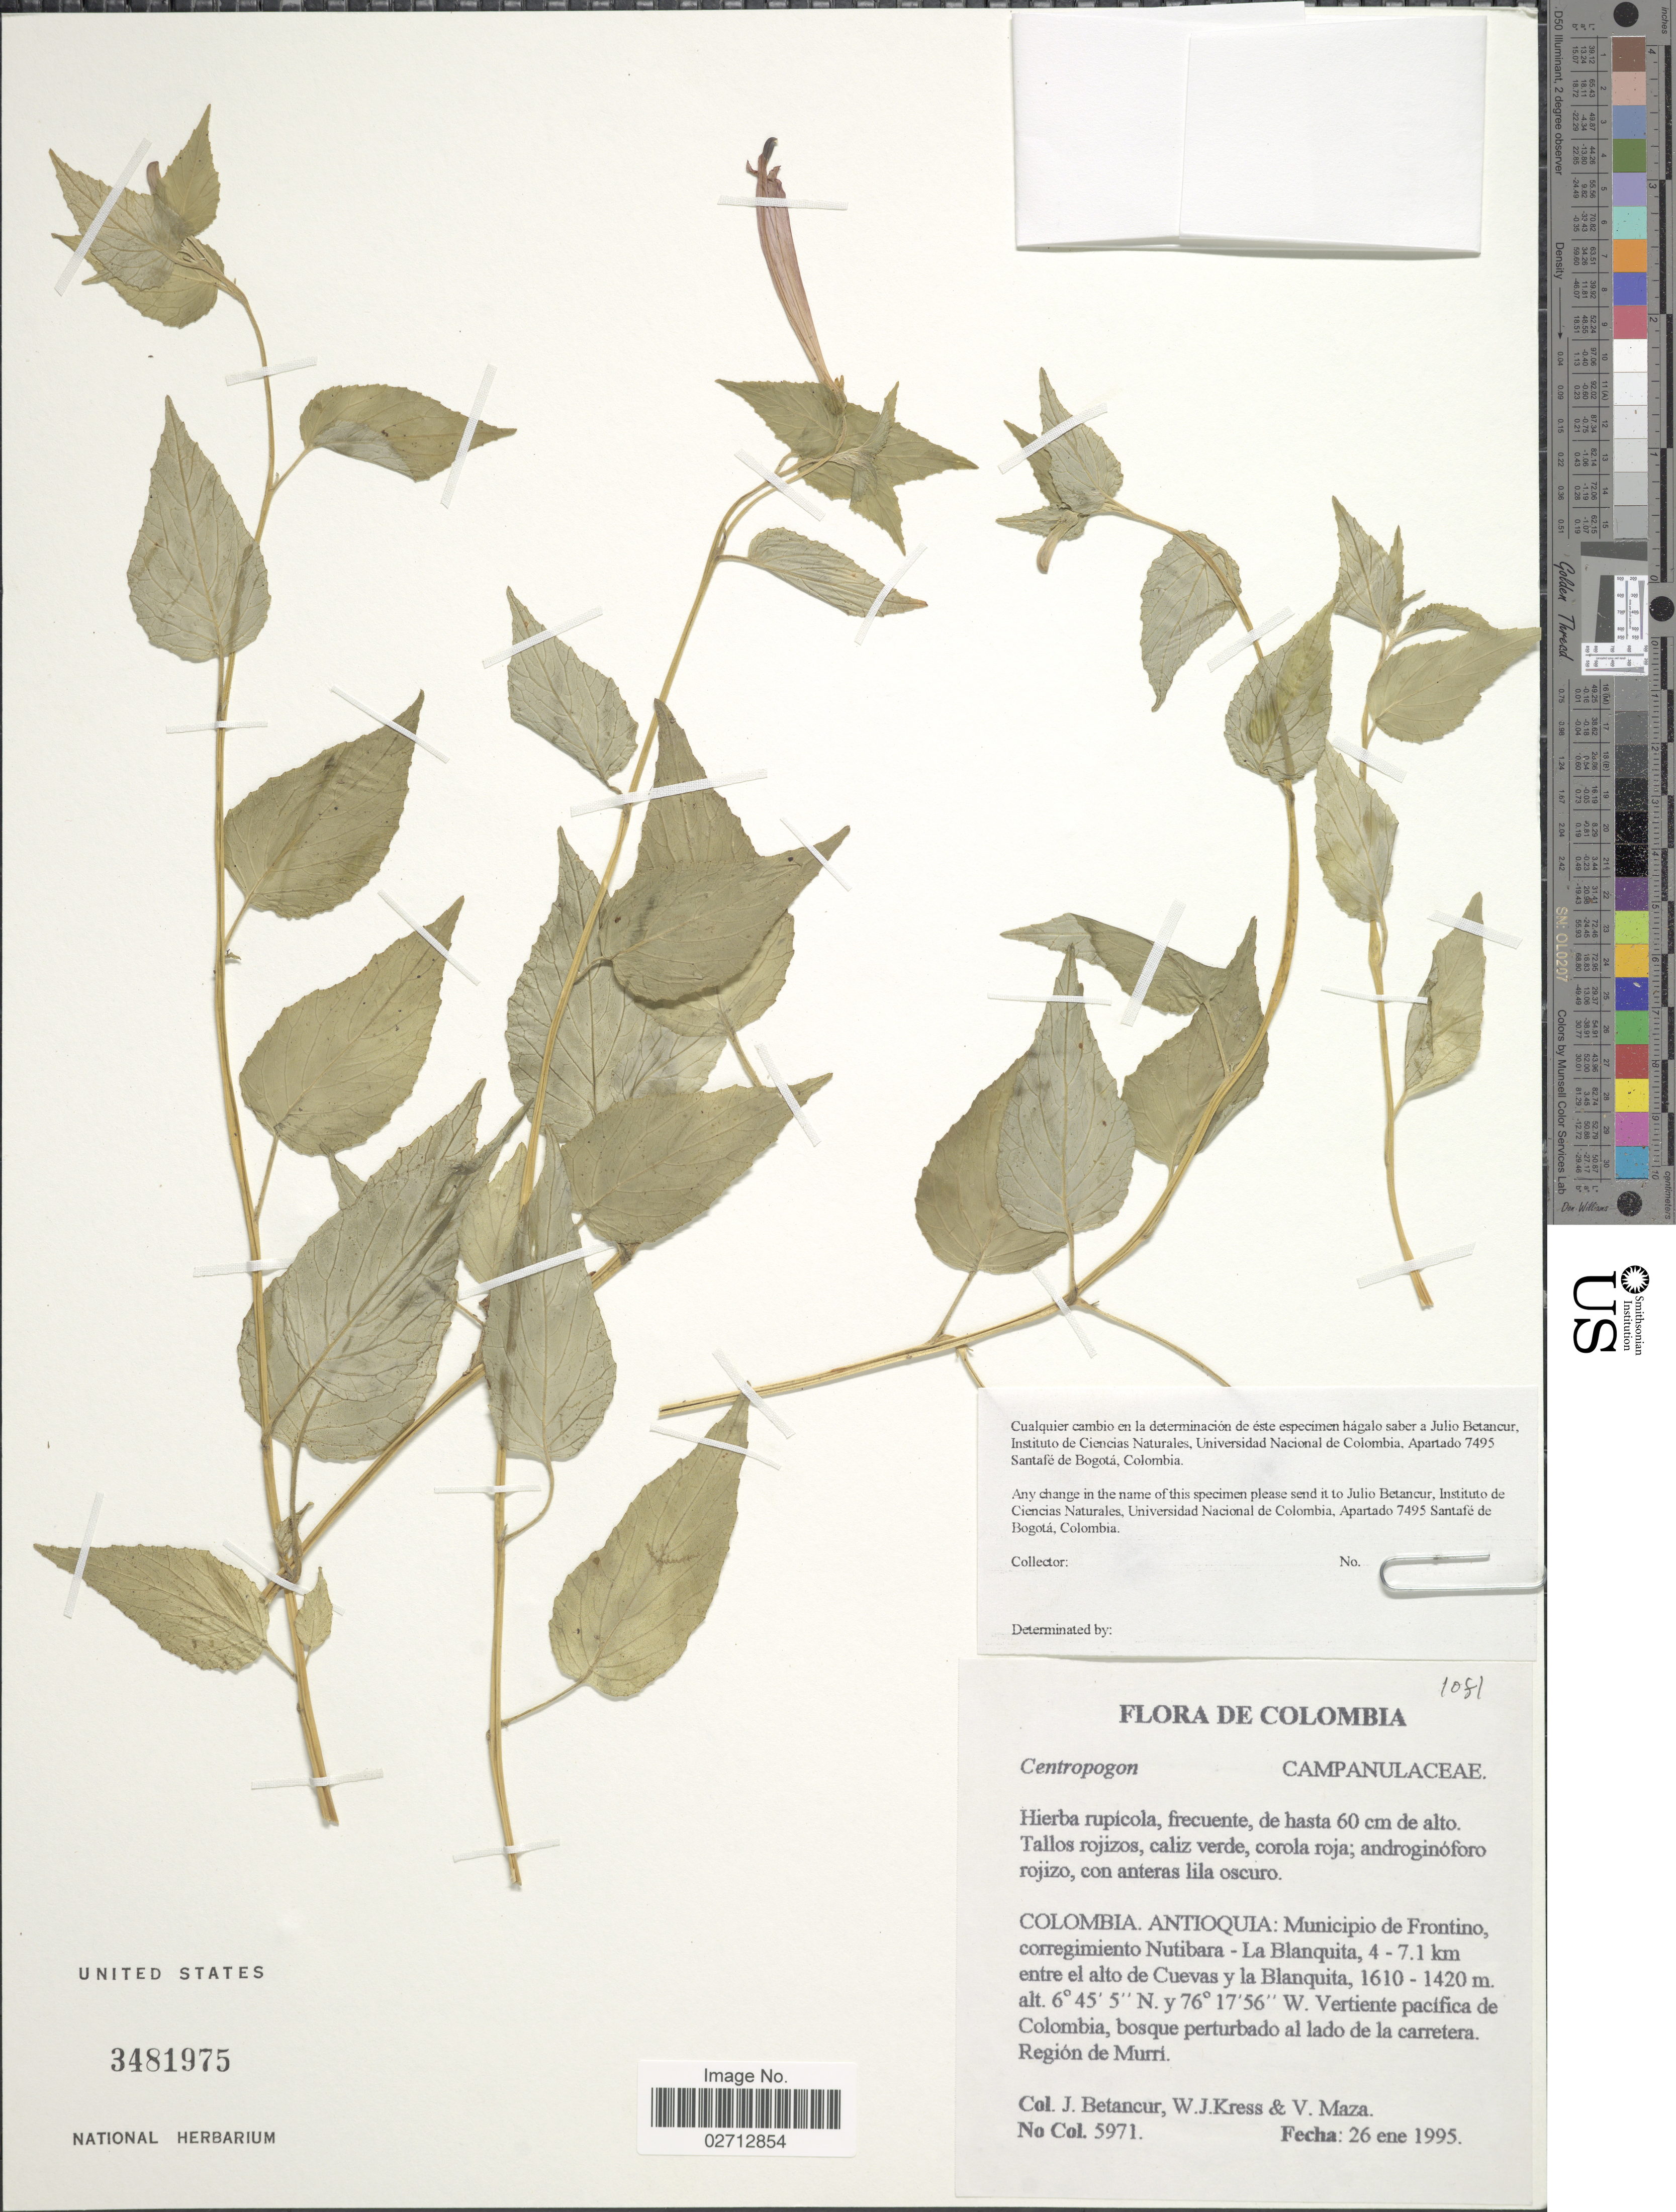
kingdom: Plantae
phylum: Tracheophyta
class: Magnoliopsida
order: Asterales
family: Campanulaceae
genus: Centropogon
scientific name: Centropogon sp.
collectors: J. Betancur, W. J. Kress & V. Maza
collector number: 5971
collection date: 1995-01-26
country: Colombia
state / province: Antioquia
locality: Municipio de Frontino, corregimiento Nutibara - La Blanquita, 4 - 7.1 km entre el alto de Cuevas y la Blanquita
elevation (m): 1420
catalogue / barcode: US 3481975